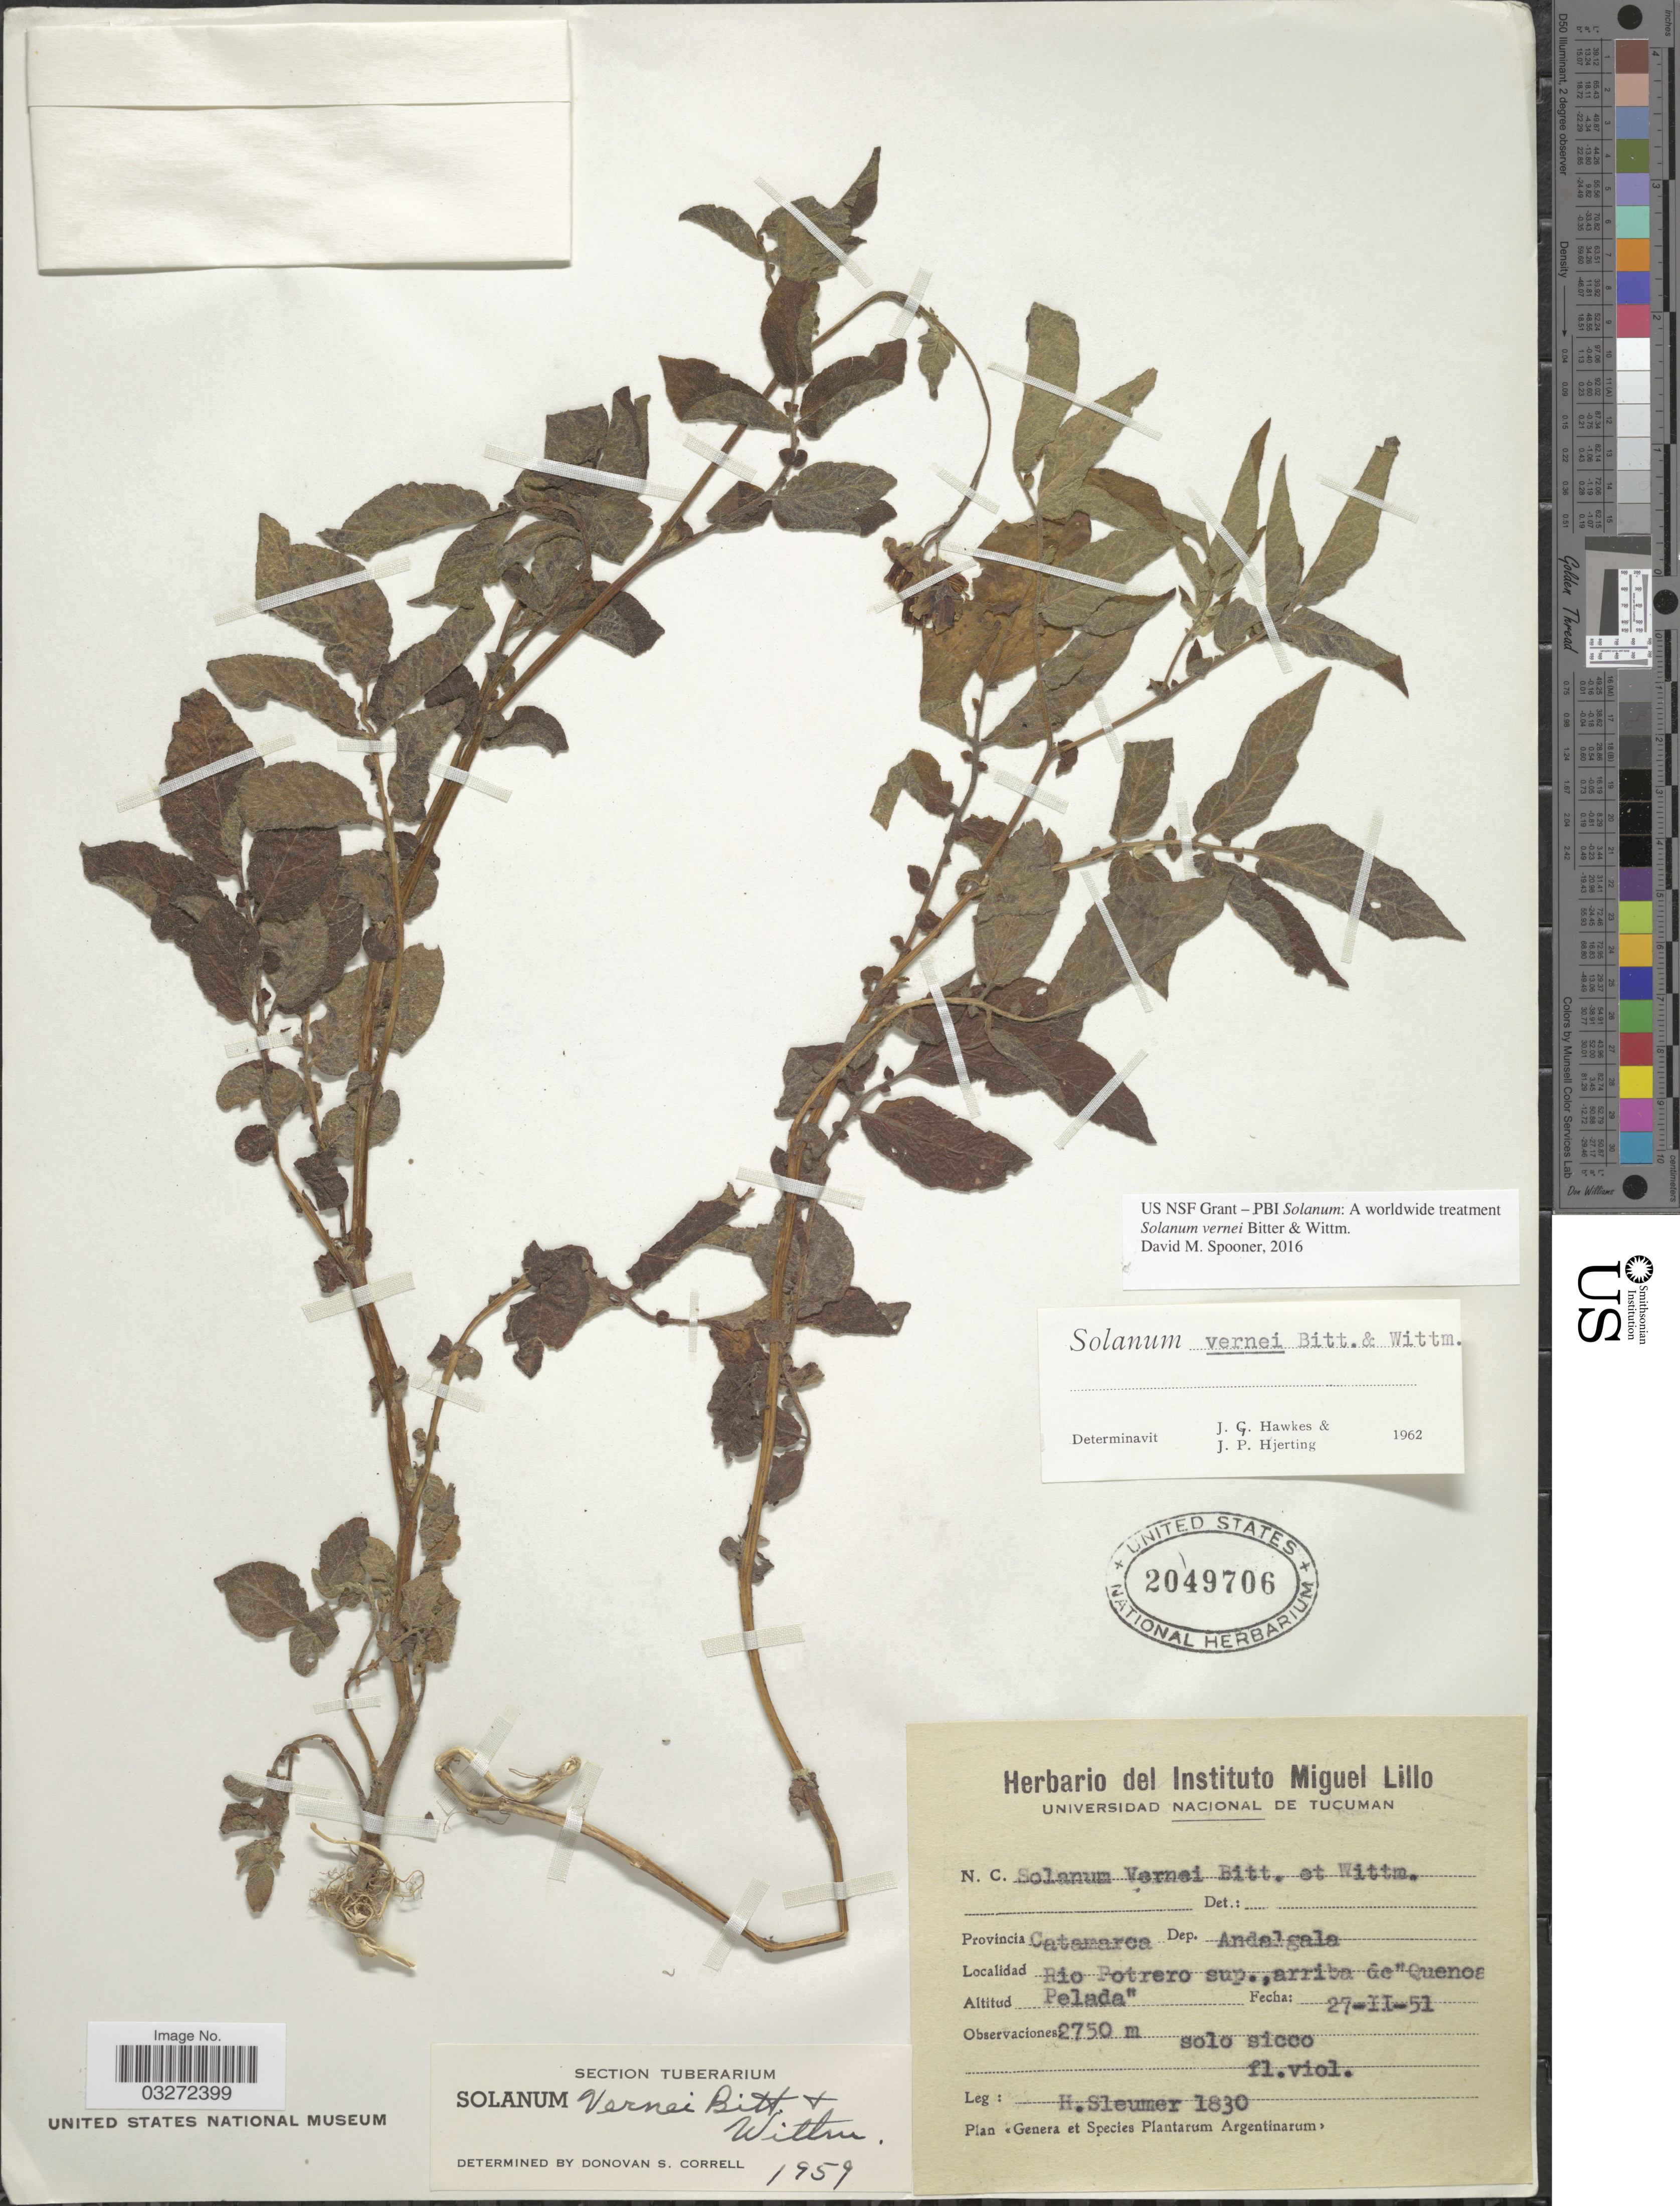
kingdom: Plantae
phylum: Tracheophyta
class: Magnoliopsida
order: Solanales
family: Solanaceae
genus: Solanum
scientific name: Solanum vernei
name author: Bitter & Wittm.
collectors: H. O. Sleumer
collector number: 1830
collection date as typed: Transcribed d/m/y: 27/2/51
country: Argentina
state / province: Catamarca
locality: Dep. Andalgala, Rio Potrero sup., arriba de "Quenoa Pelada".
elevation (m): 2750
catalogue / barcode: US 2049706